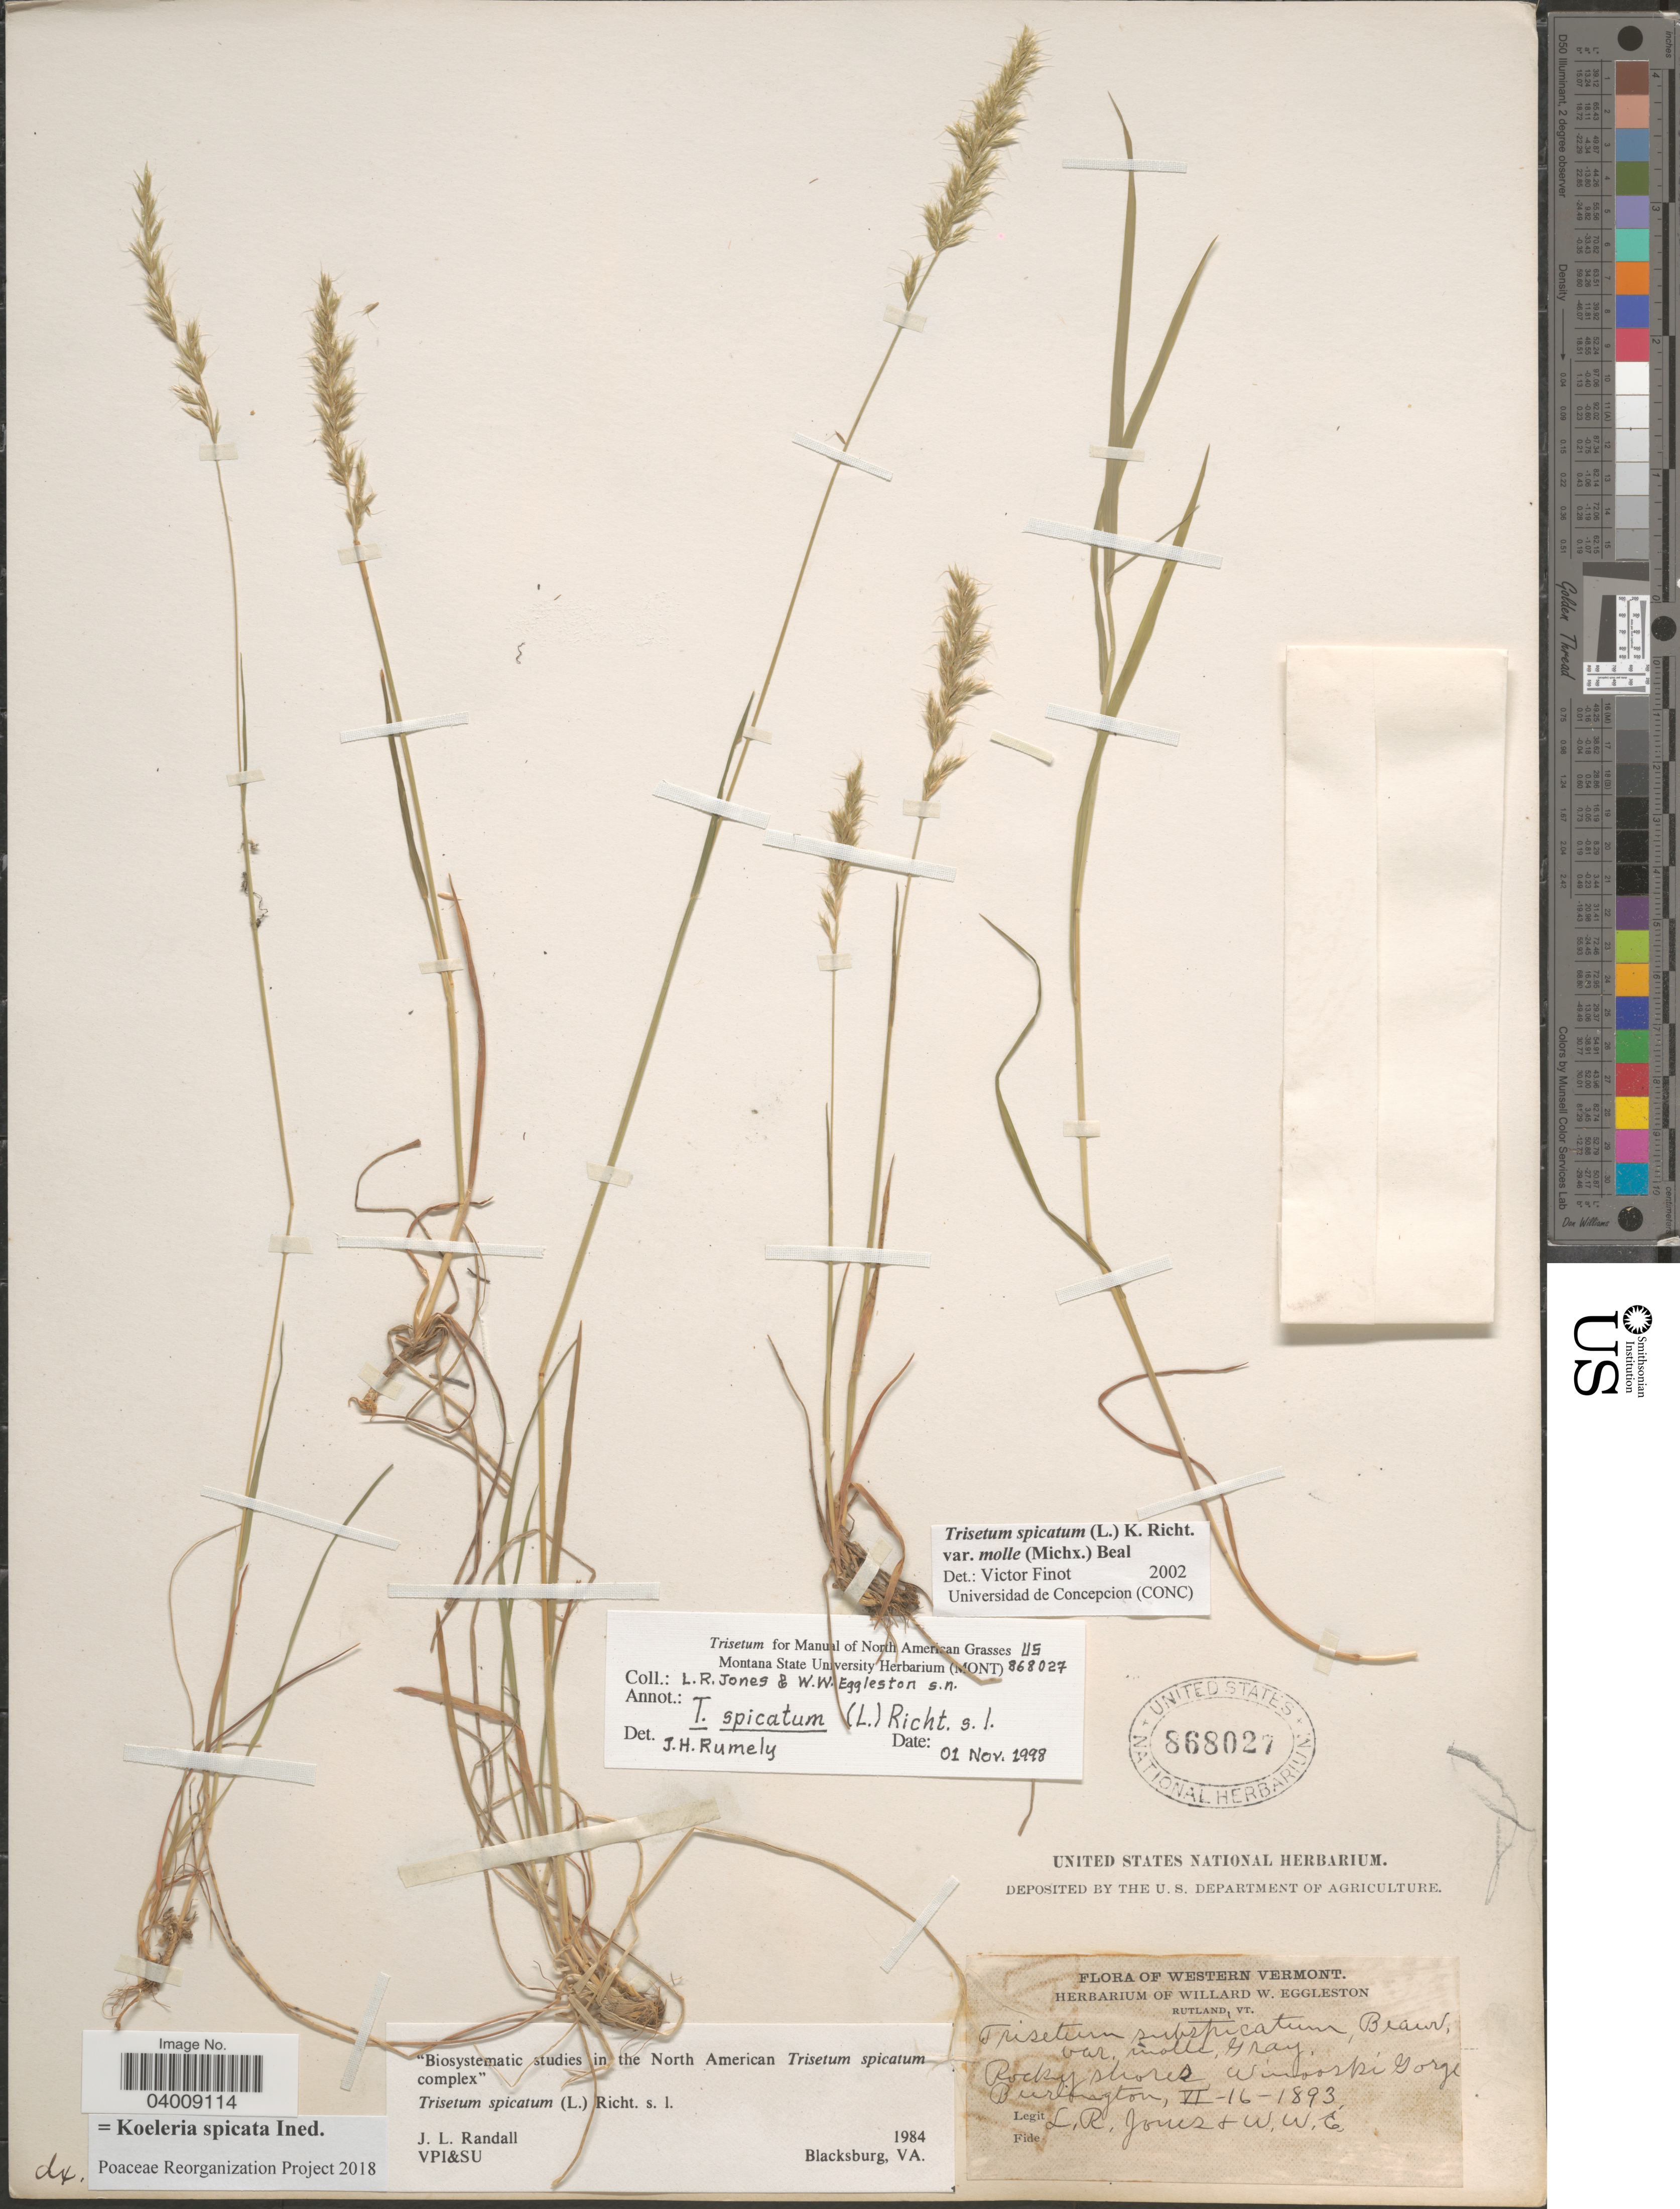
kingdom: Plantae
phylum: Tracheophyta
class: Liliopsida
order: Poales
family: Poaceae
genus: Koeleria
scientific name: Koeleria spicata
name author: (L.) Barberá et al.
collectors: L. R. Jones & W. W. Eggleston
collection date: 1893-06-16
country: United States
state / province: Vermont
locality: Western Vermont. Rocky shores, Winooski Gorge. Burlington.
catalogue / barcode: US 868027